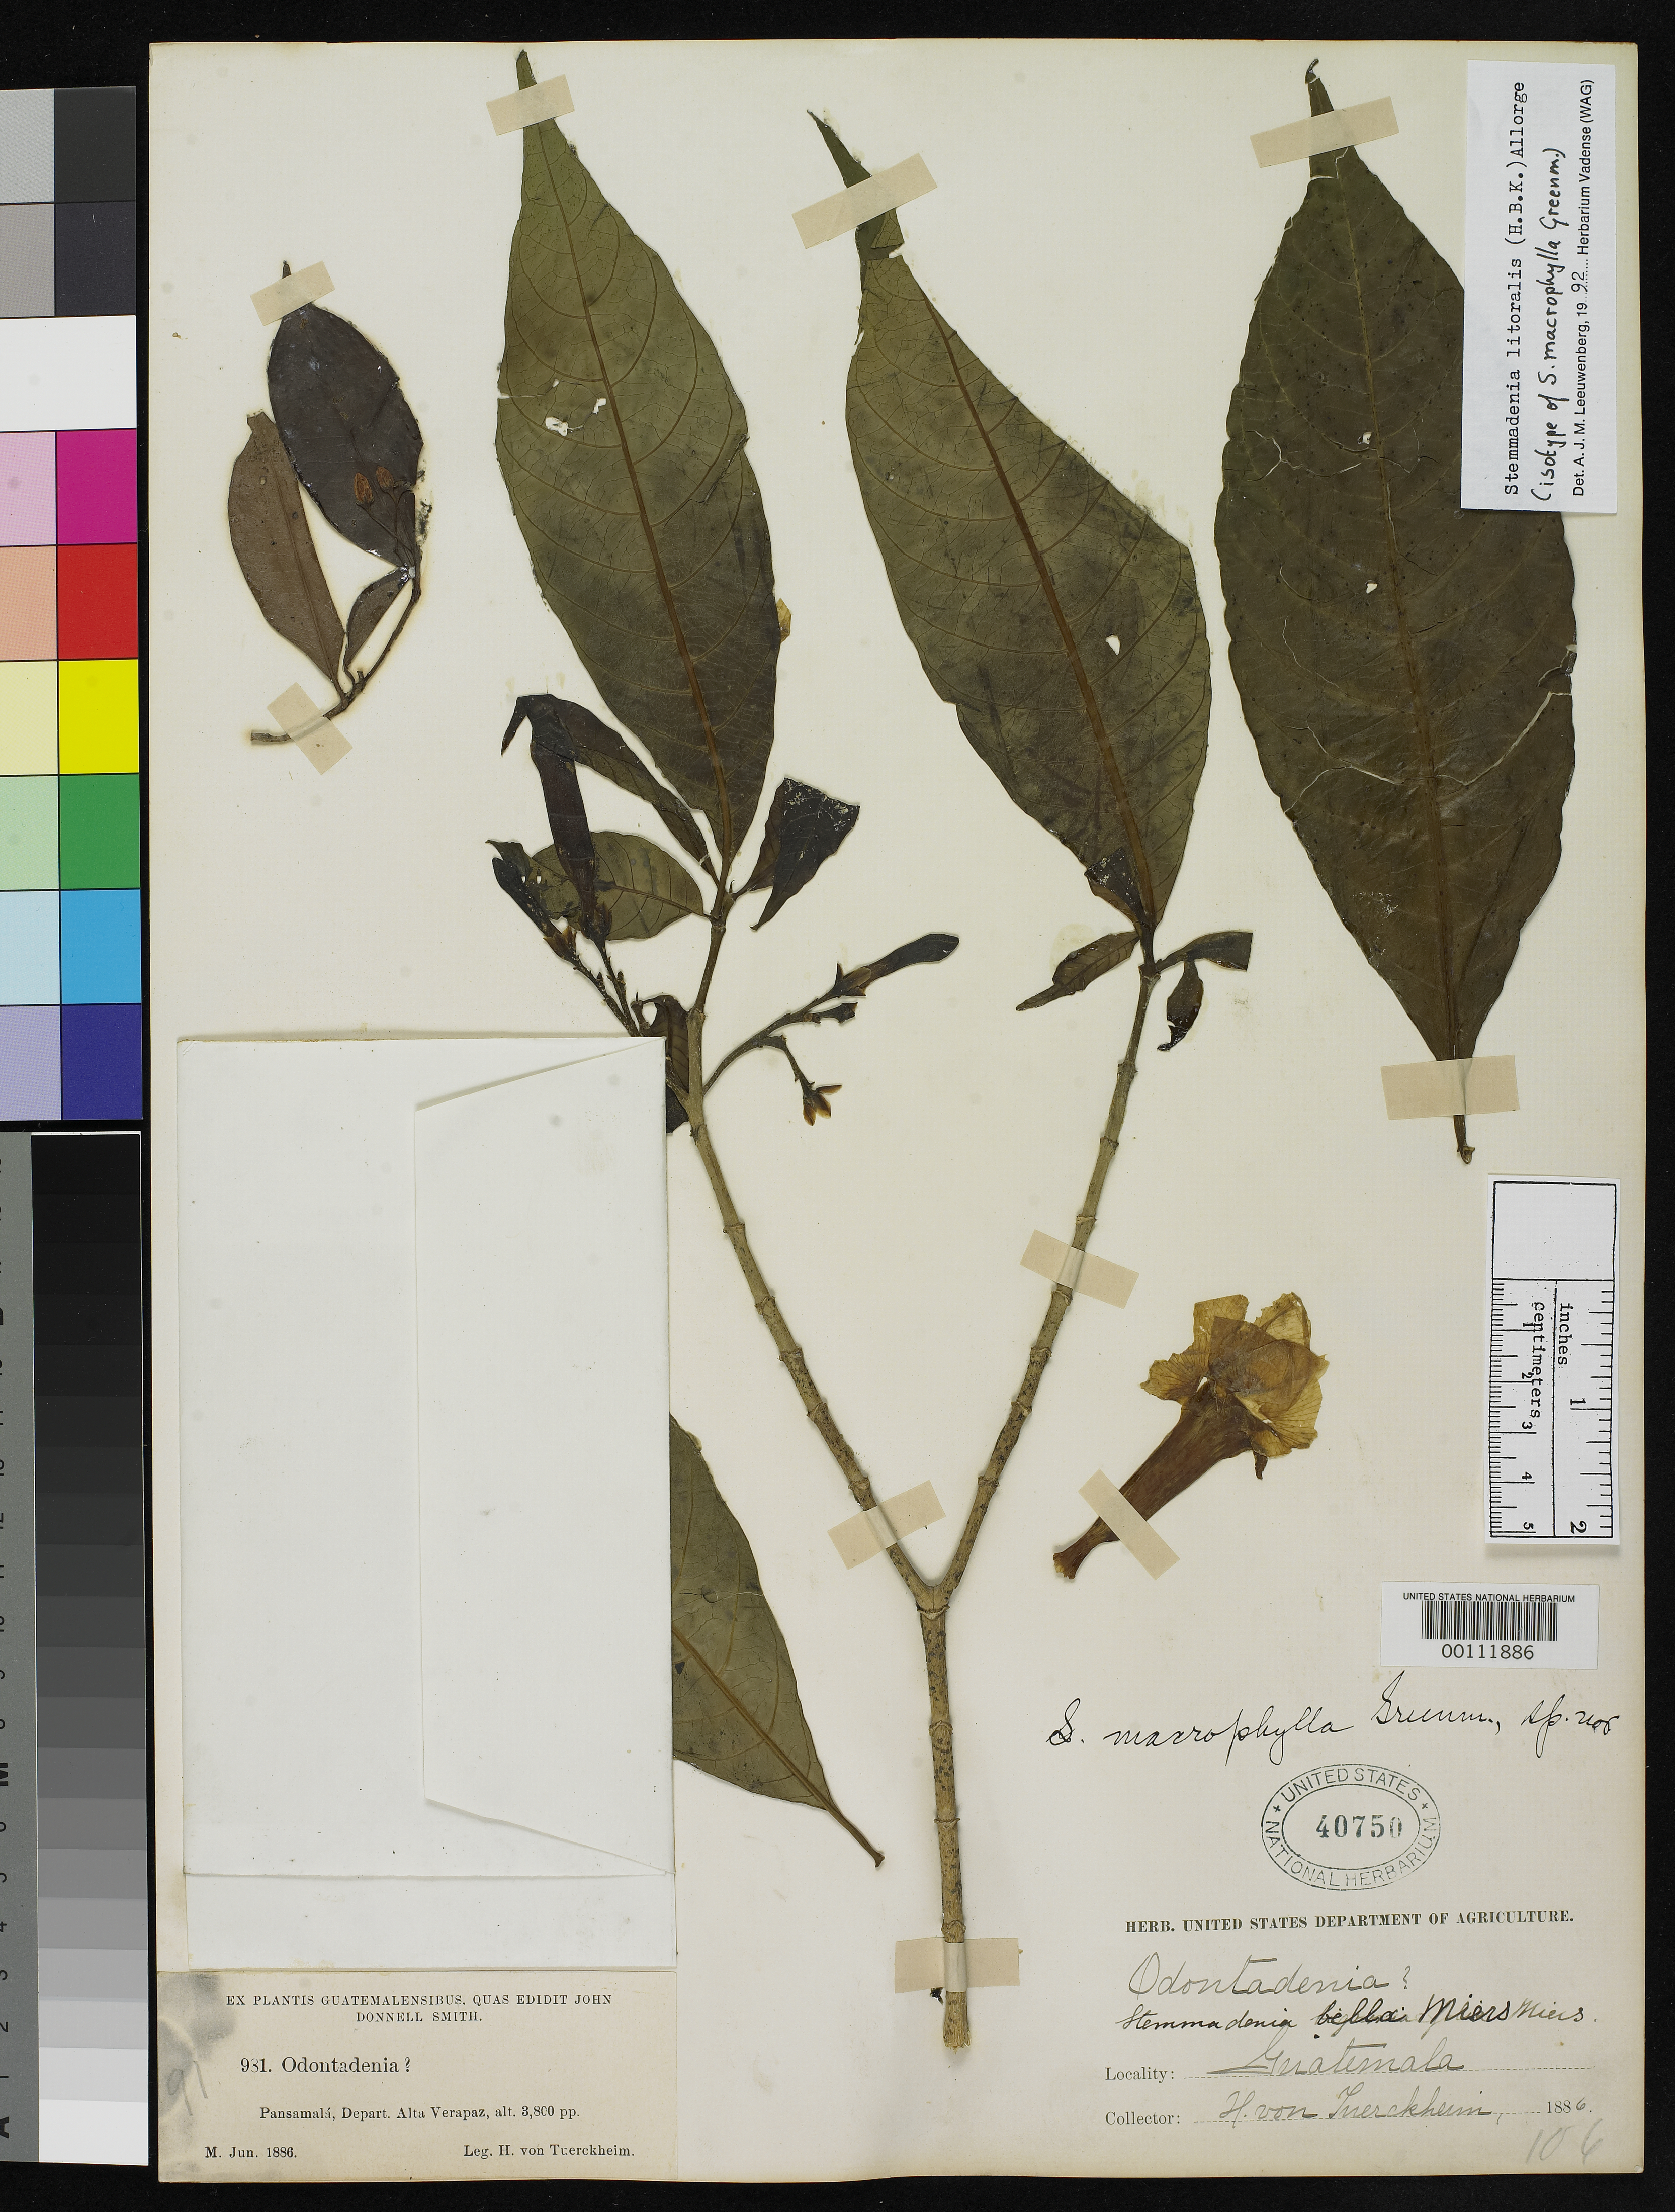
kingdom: Plantae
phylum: Tracheophyta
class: Magnoliopsida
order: Gentianales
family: Apocynaceae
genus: Stemmadenia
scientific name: Stemmadenia macrophylla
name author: Greenm.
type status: Isotype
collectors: H. von Türckheim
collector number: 981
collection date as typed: Jan 1886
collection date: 1886-01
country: Guatemala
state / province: Alta Verapaz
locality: Pansamalá.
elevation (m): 1158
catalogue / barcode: US 40750